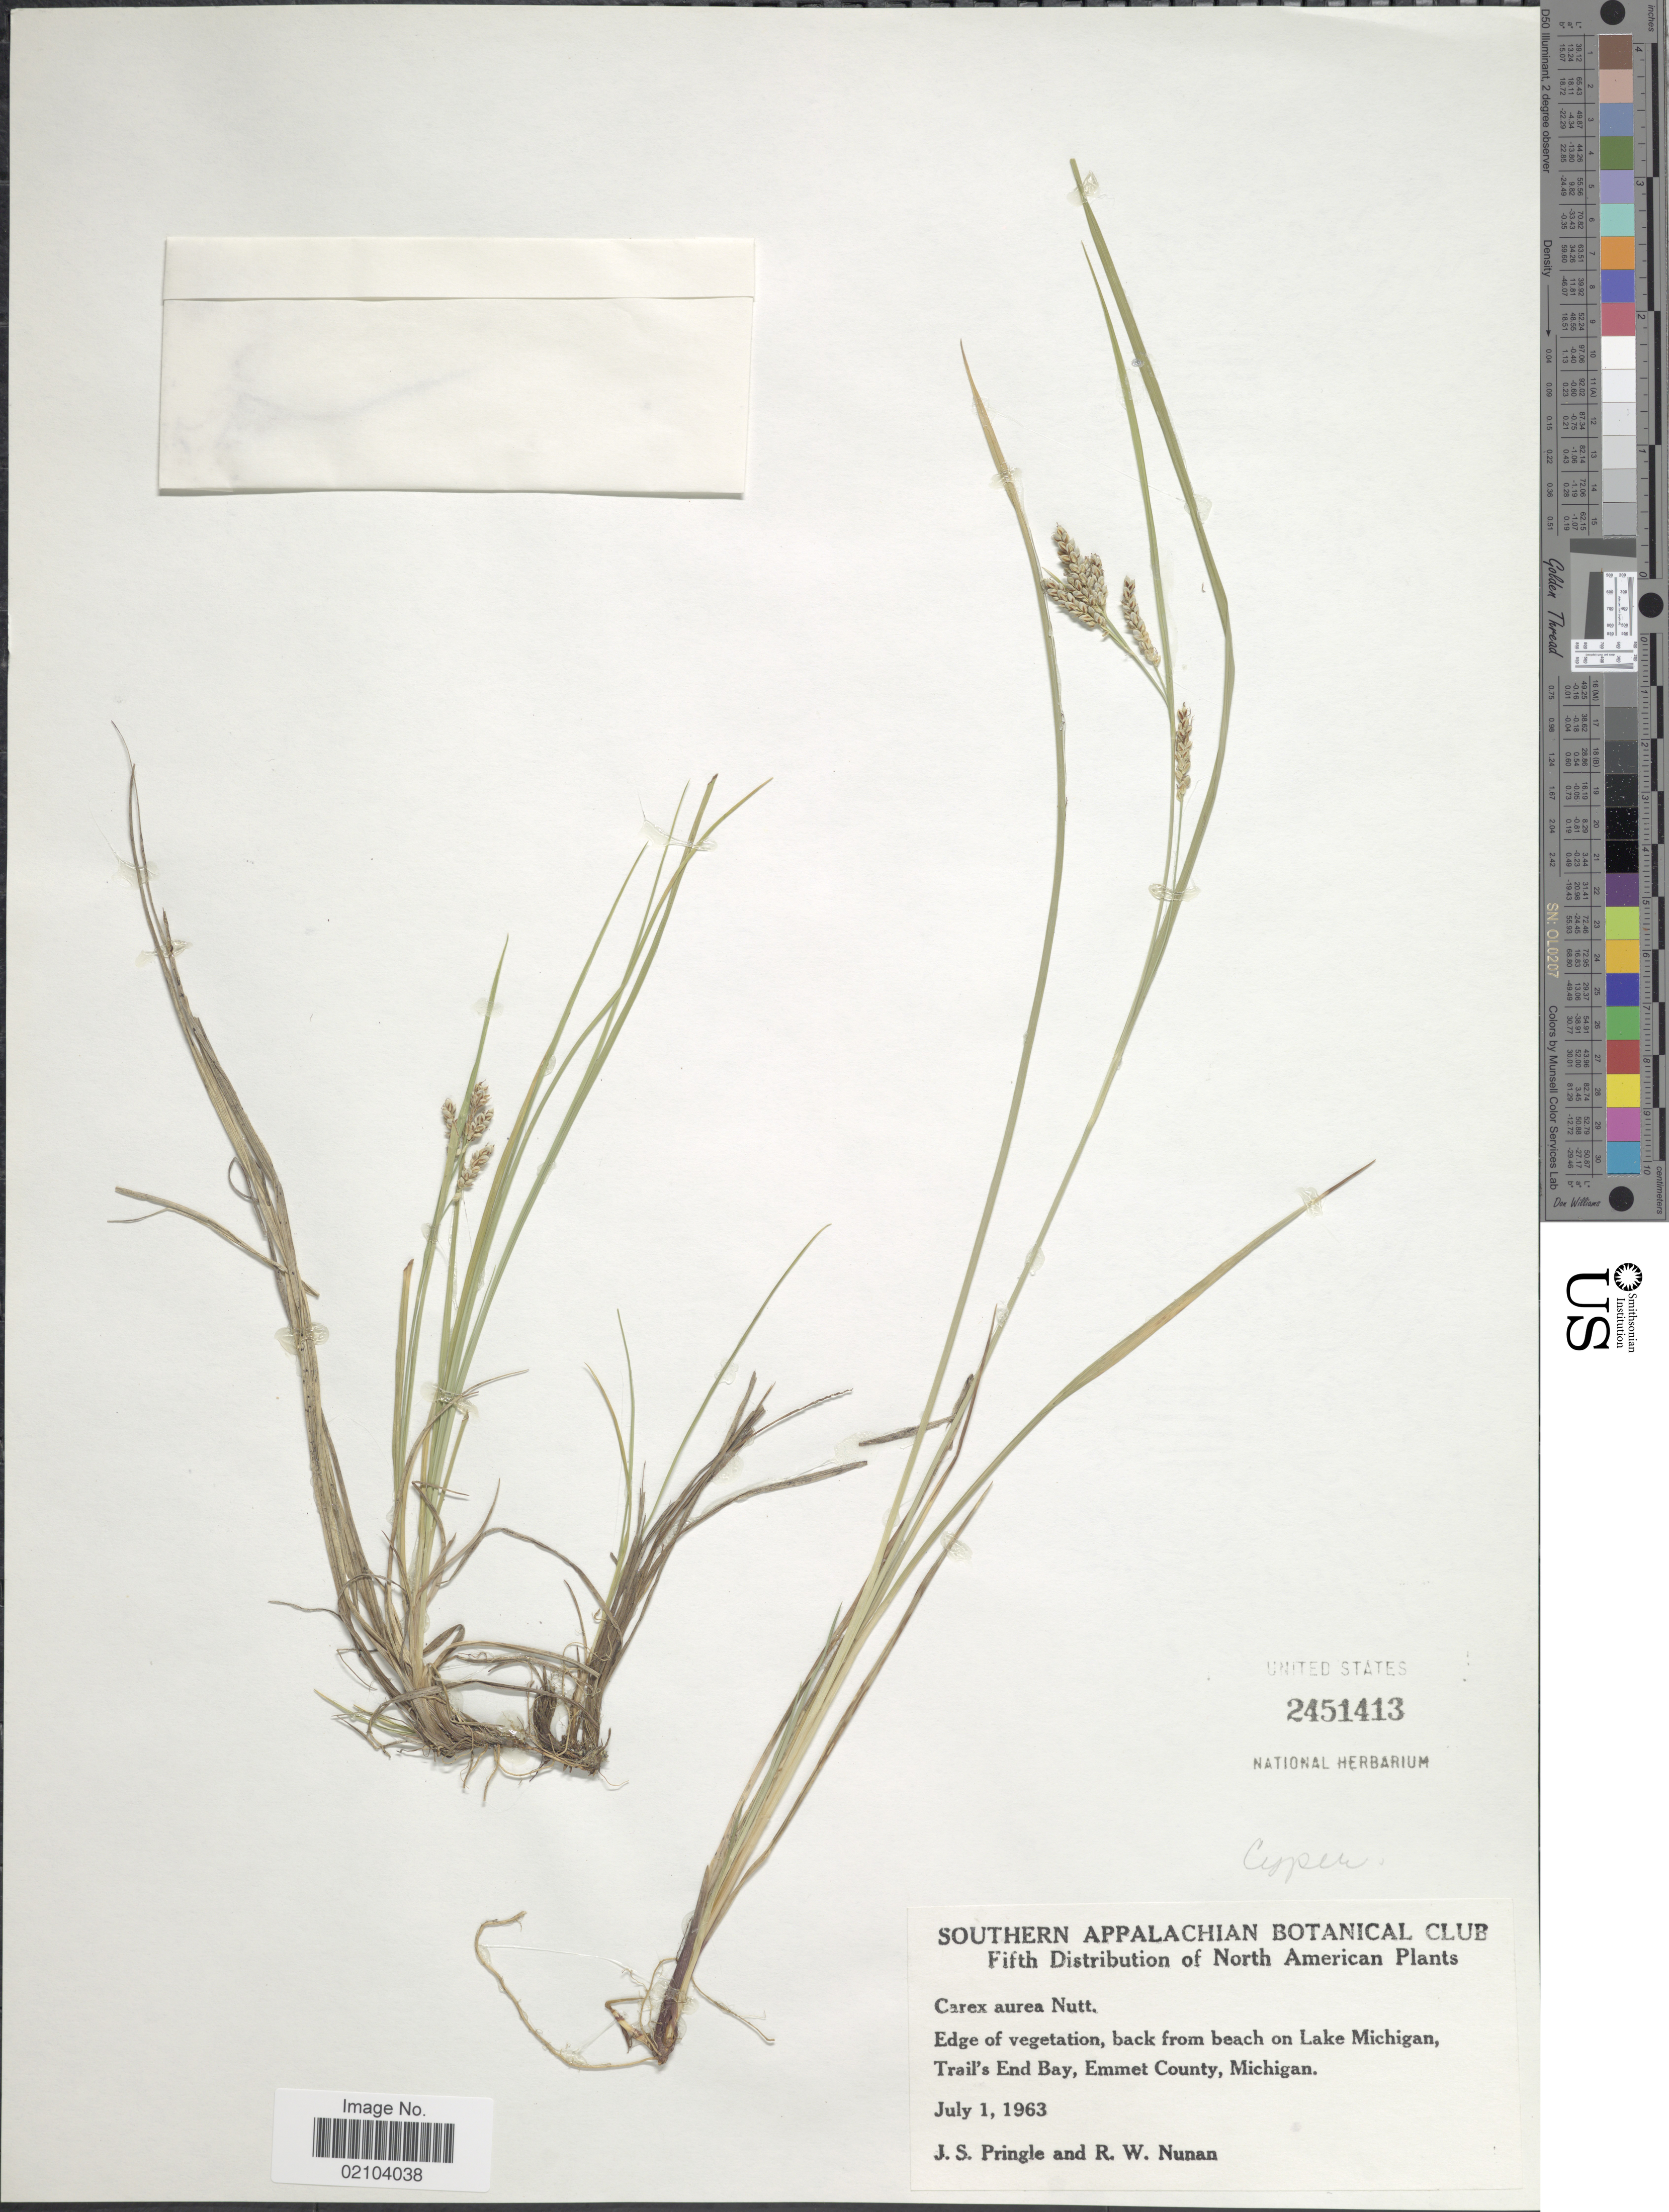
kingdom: Plantae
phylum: Tracheophyta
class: Liliopsida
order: Poales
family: Cyperaceae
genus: Carex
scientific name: Carex aurea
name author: Nutt.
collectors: J. S. Pringle & R. Nunan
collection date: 1963-07-01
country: United States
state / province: Michigan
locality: Edge of vegetation, back from beach on Lake Michigan, Trail's End Bay, Emmet County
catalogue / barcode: US 2451413